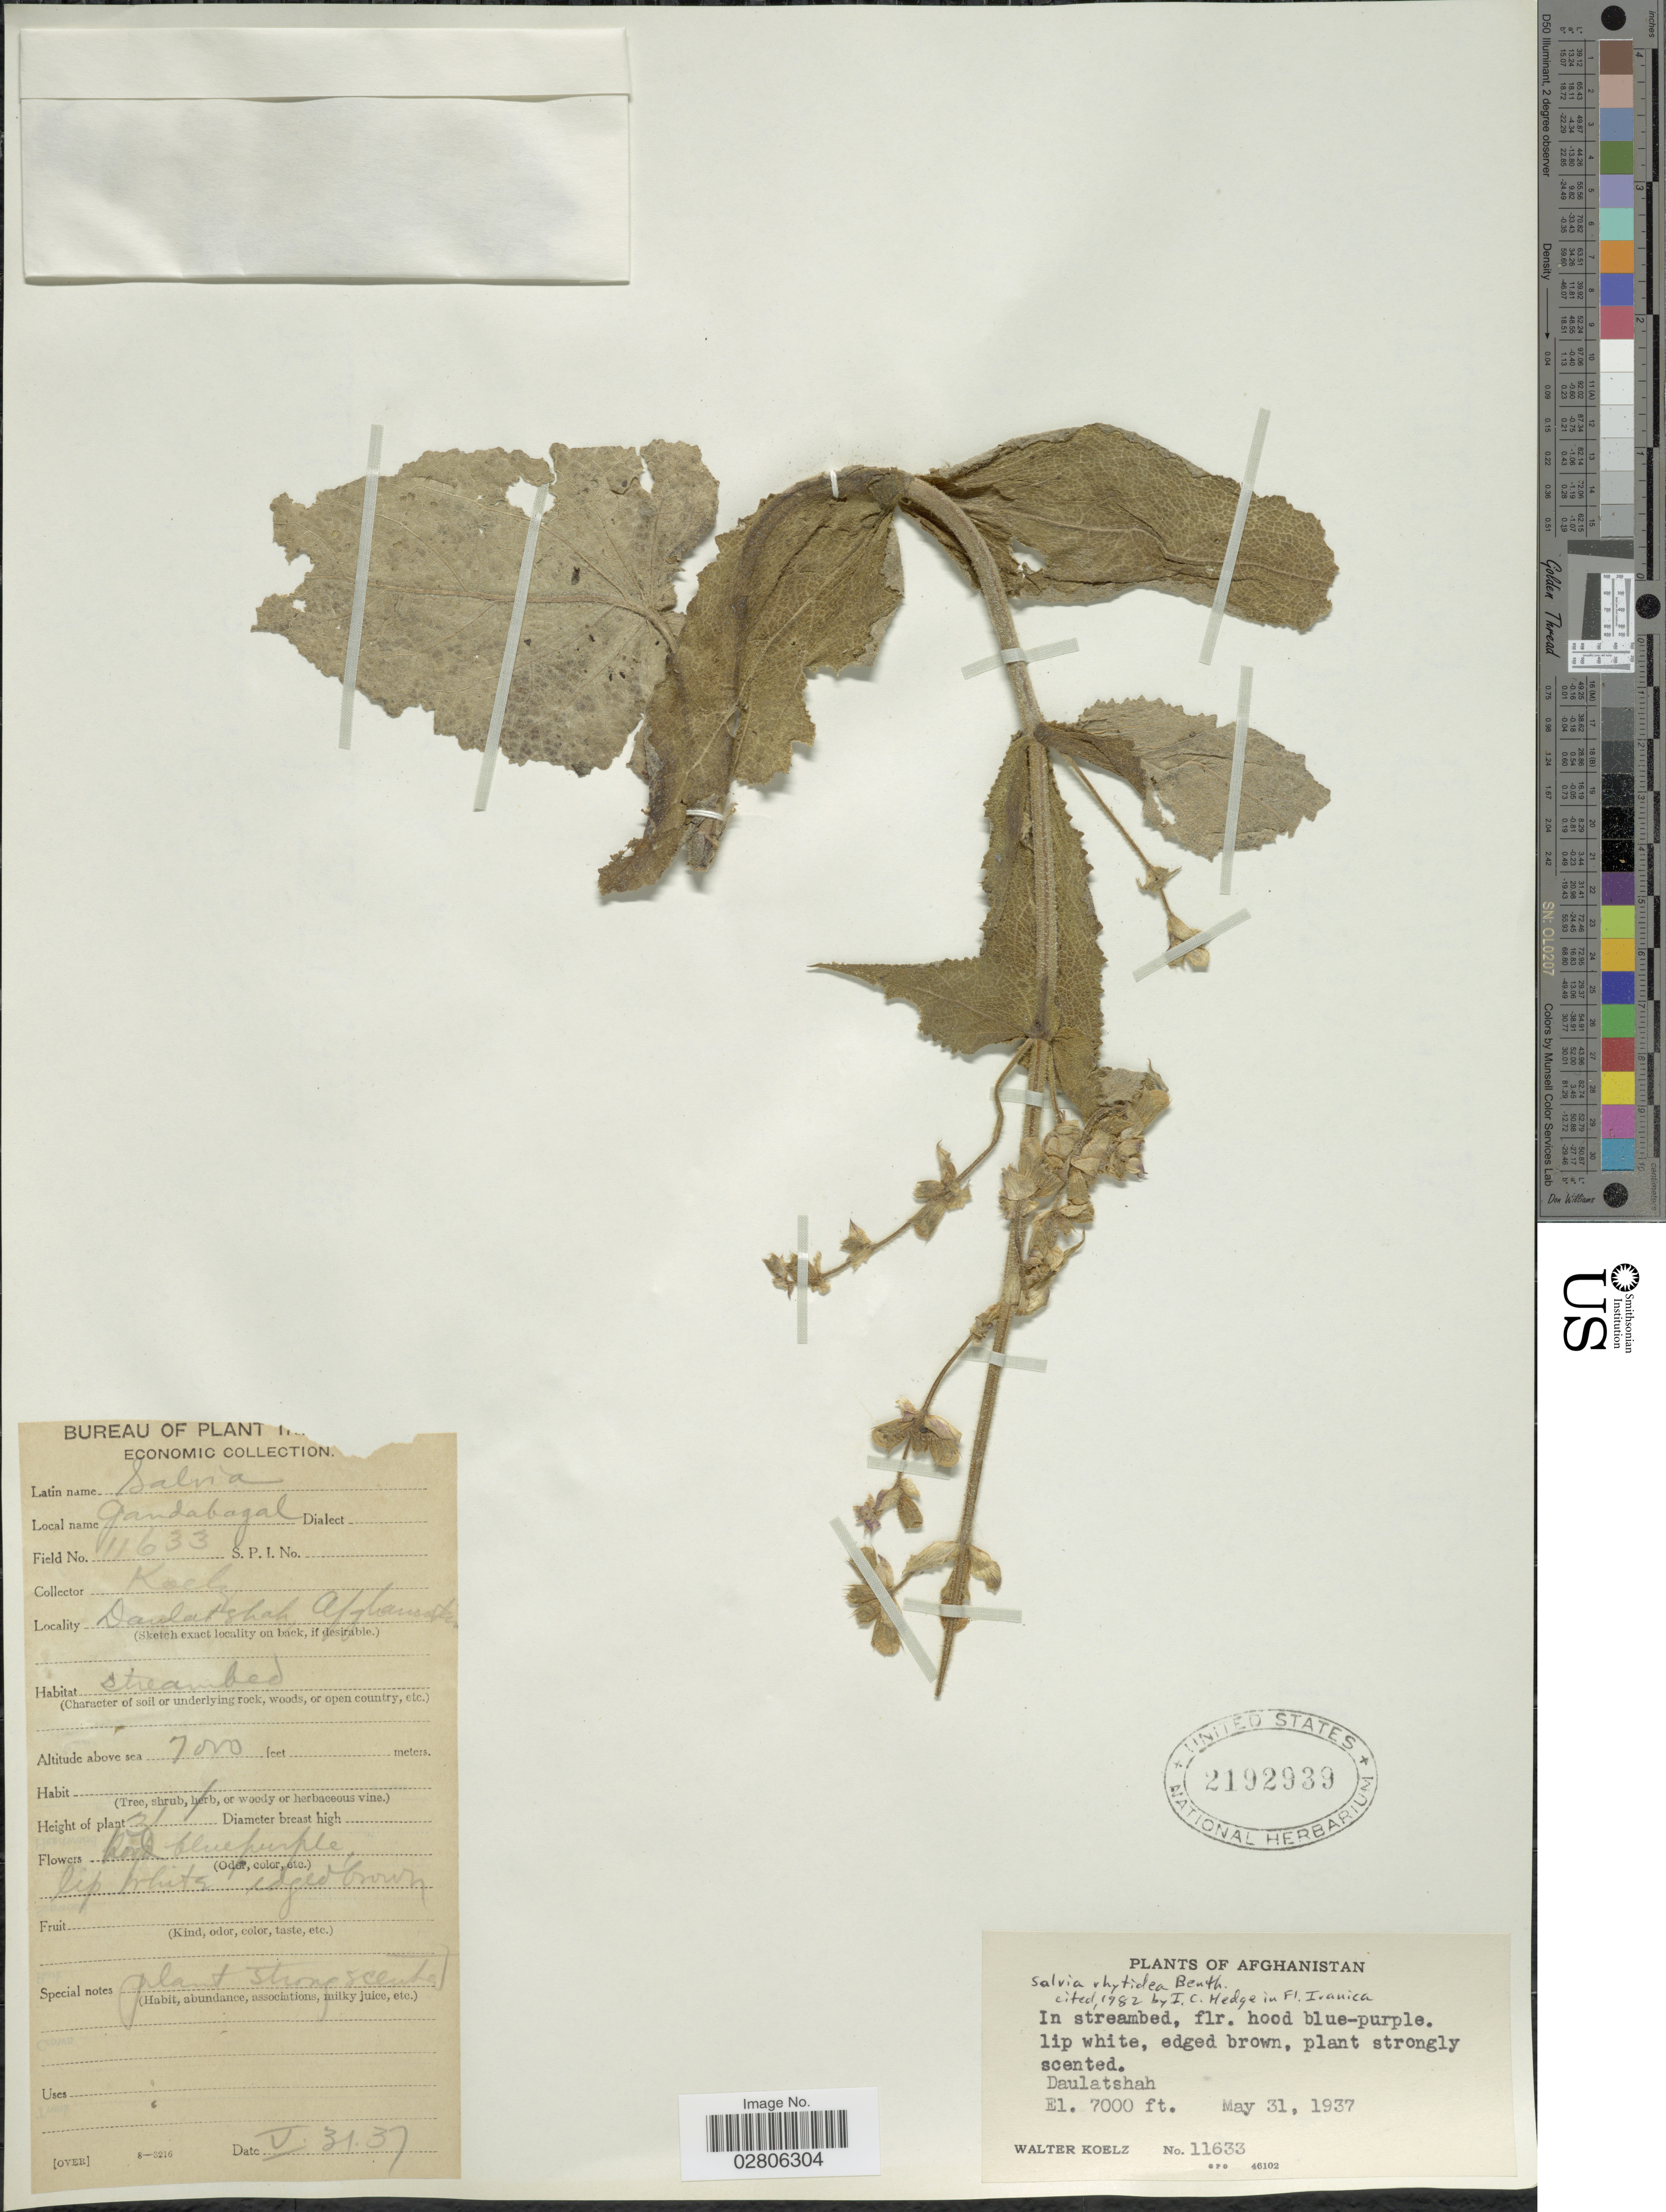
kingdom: Plantae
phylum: Tracheophyta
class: Magnoliopsida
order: Lamiales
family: Lamiaceae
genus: Salvia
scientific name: Salvia rhytidea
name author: Benth.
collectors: W. N. Koelz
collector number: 11633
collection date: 1937-05-31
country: Afghanistan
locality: Daulatshah.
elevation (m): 2134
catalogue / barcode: US 2192939